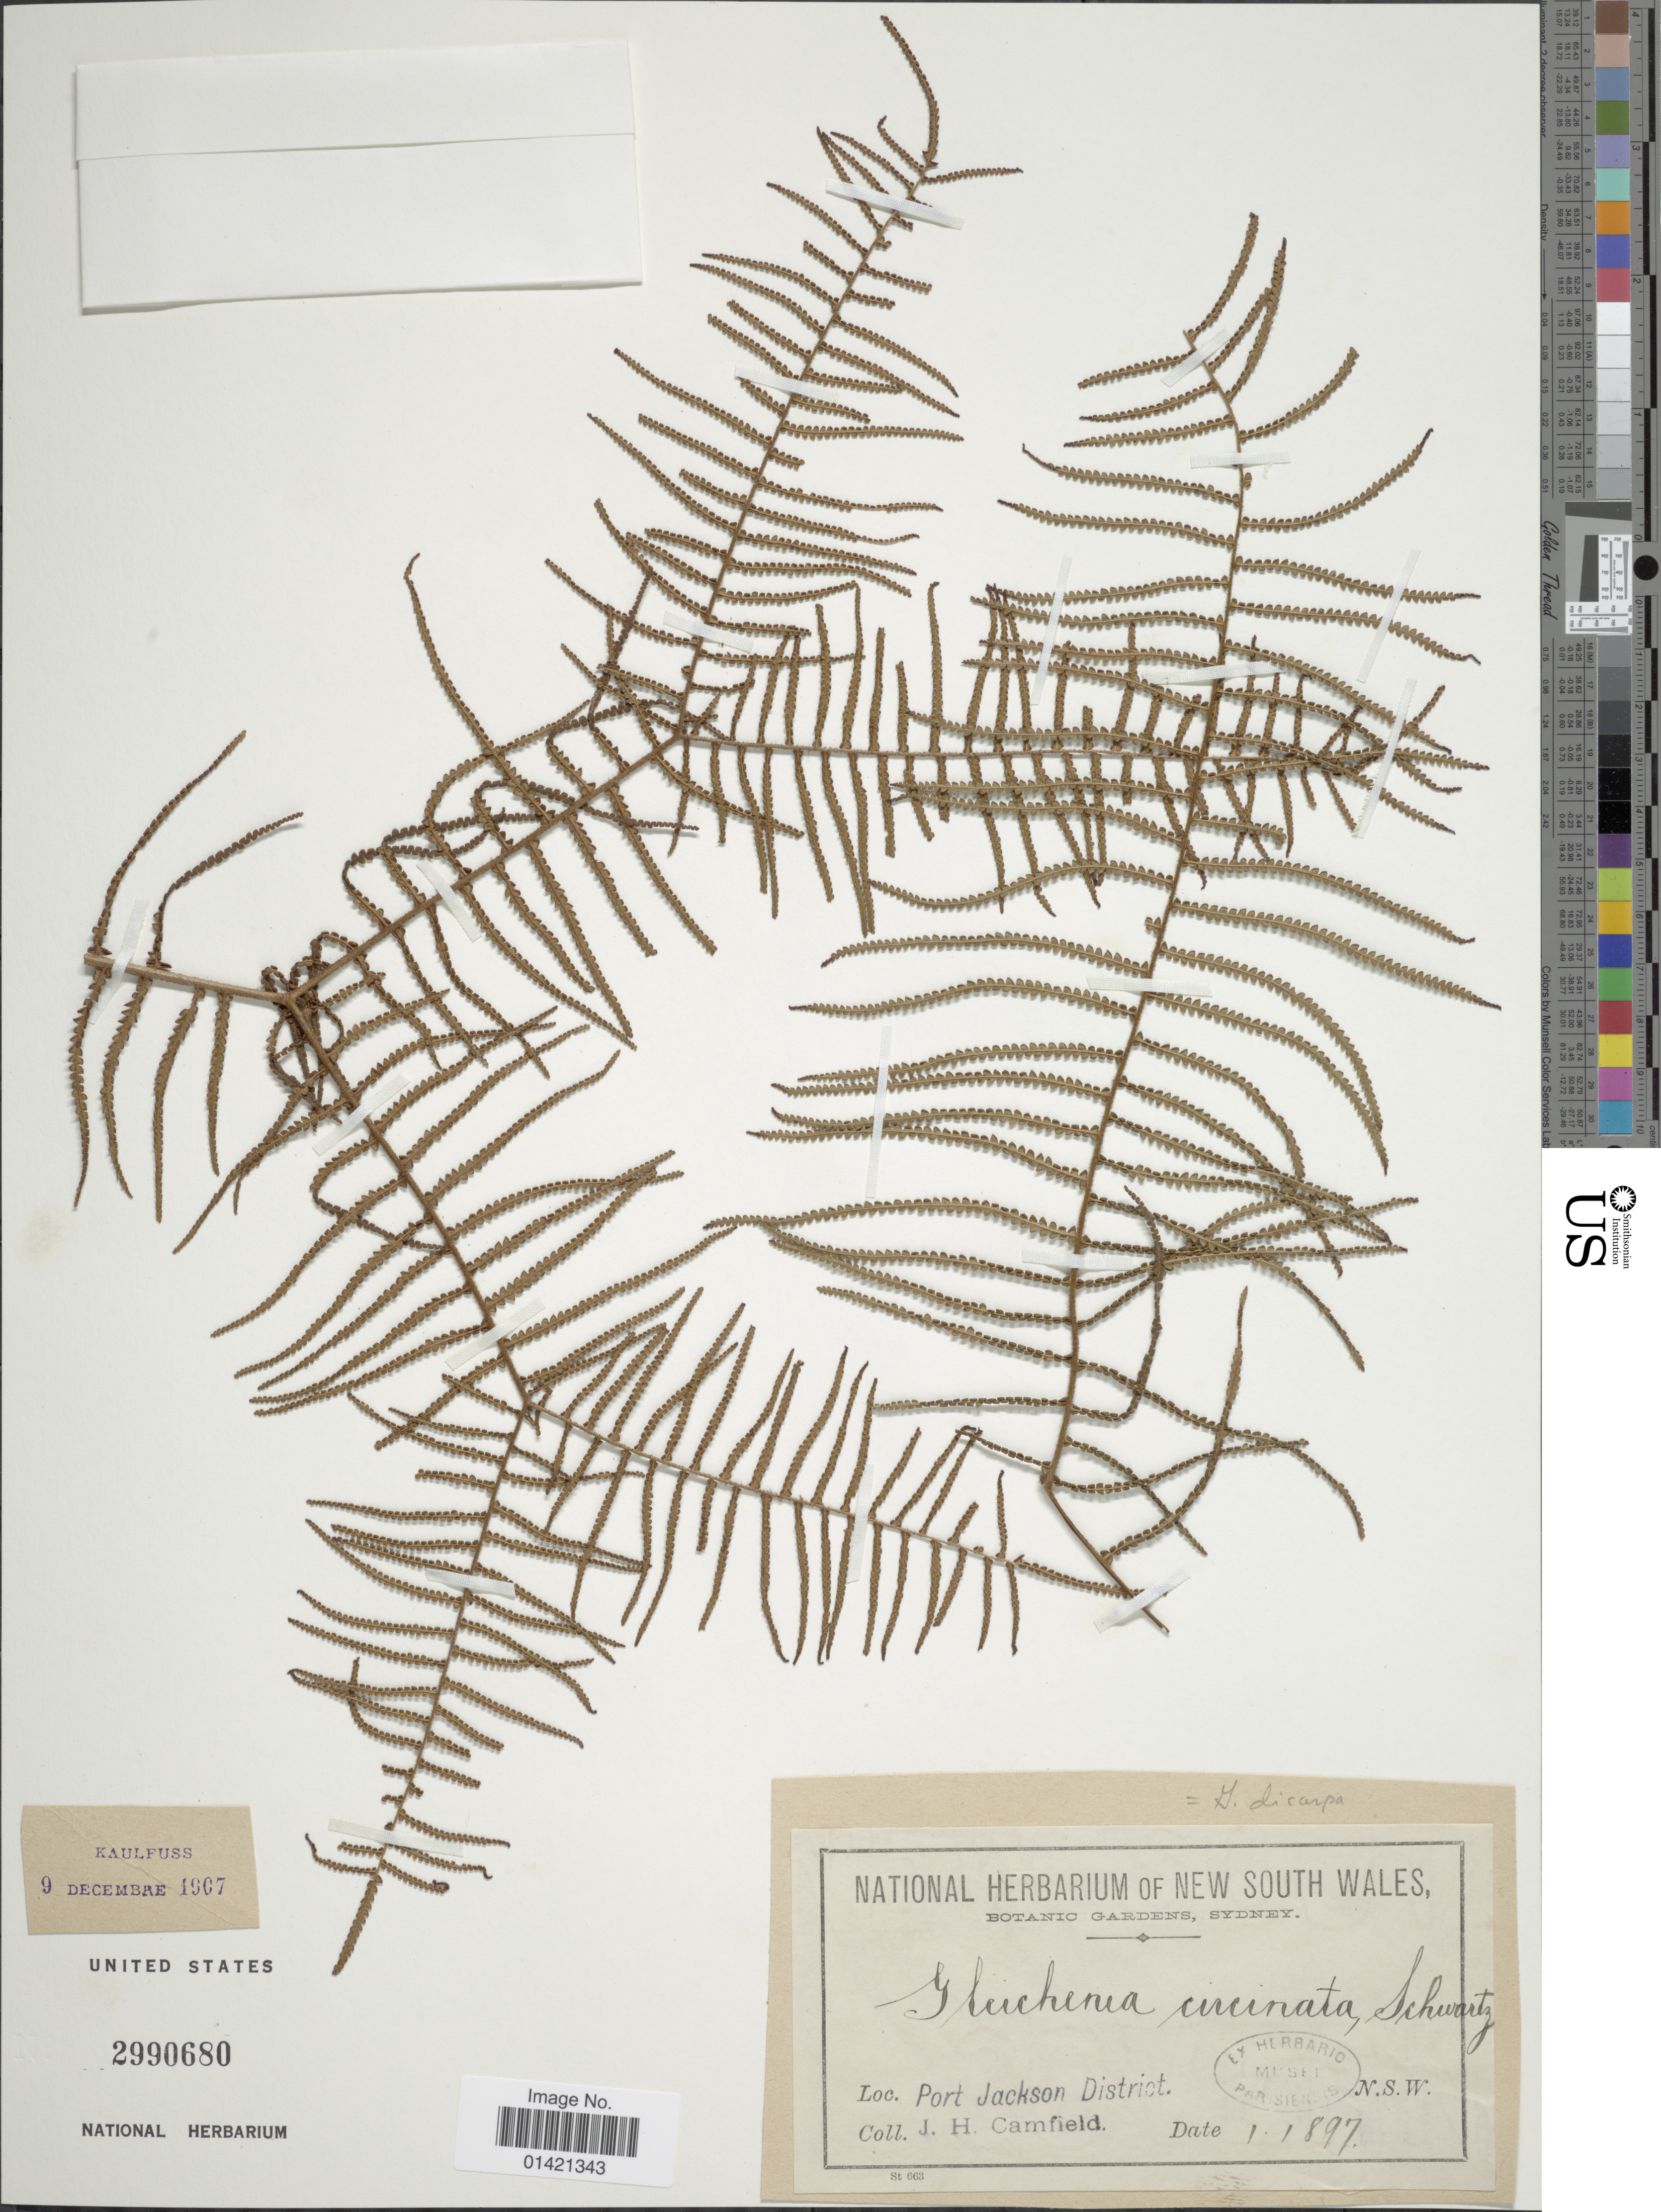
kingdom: Plantae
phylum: Tracheophyta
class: Polypodiopsida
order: Gleicheniales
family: Gleicheniaceae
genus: Gleichenia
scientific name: Gleichenia dicarpa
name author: R. Br.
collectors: J. Camfield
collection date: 1897-01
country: Australia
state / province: New South Wales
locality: Port Jackson District. N.S.W.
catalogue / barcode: US 2990680